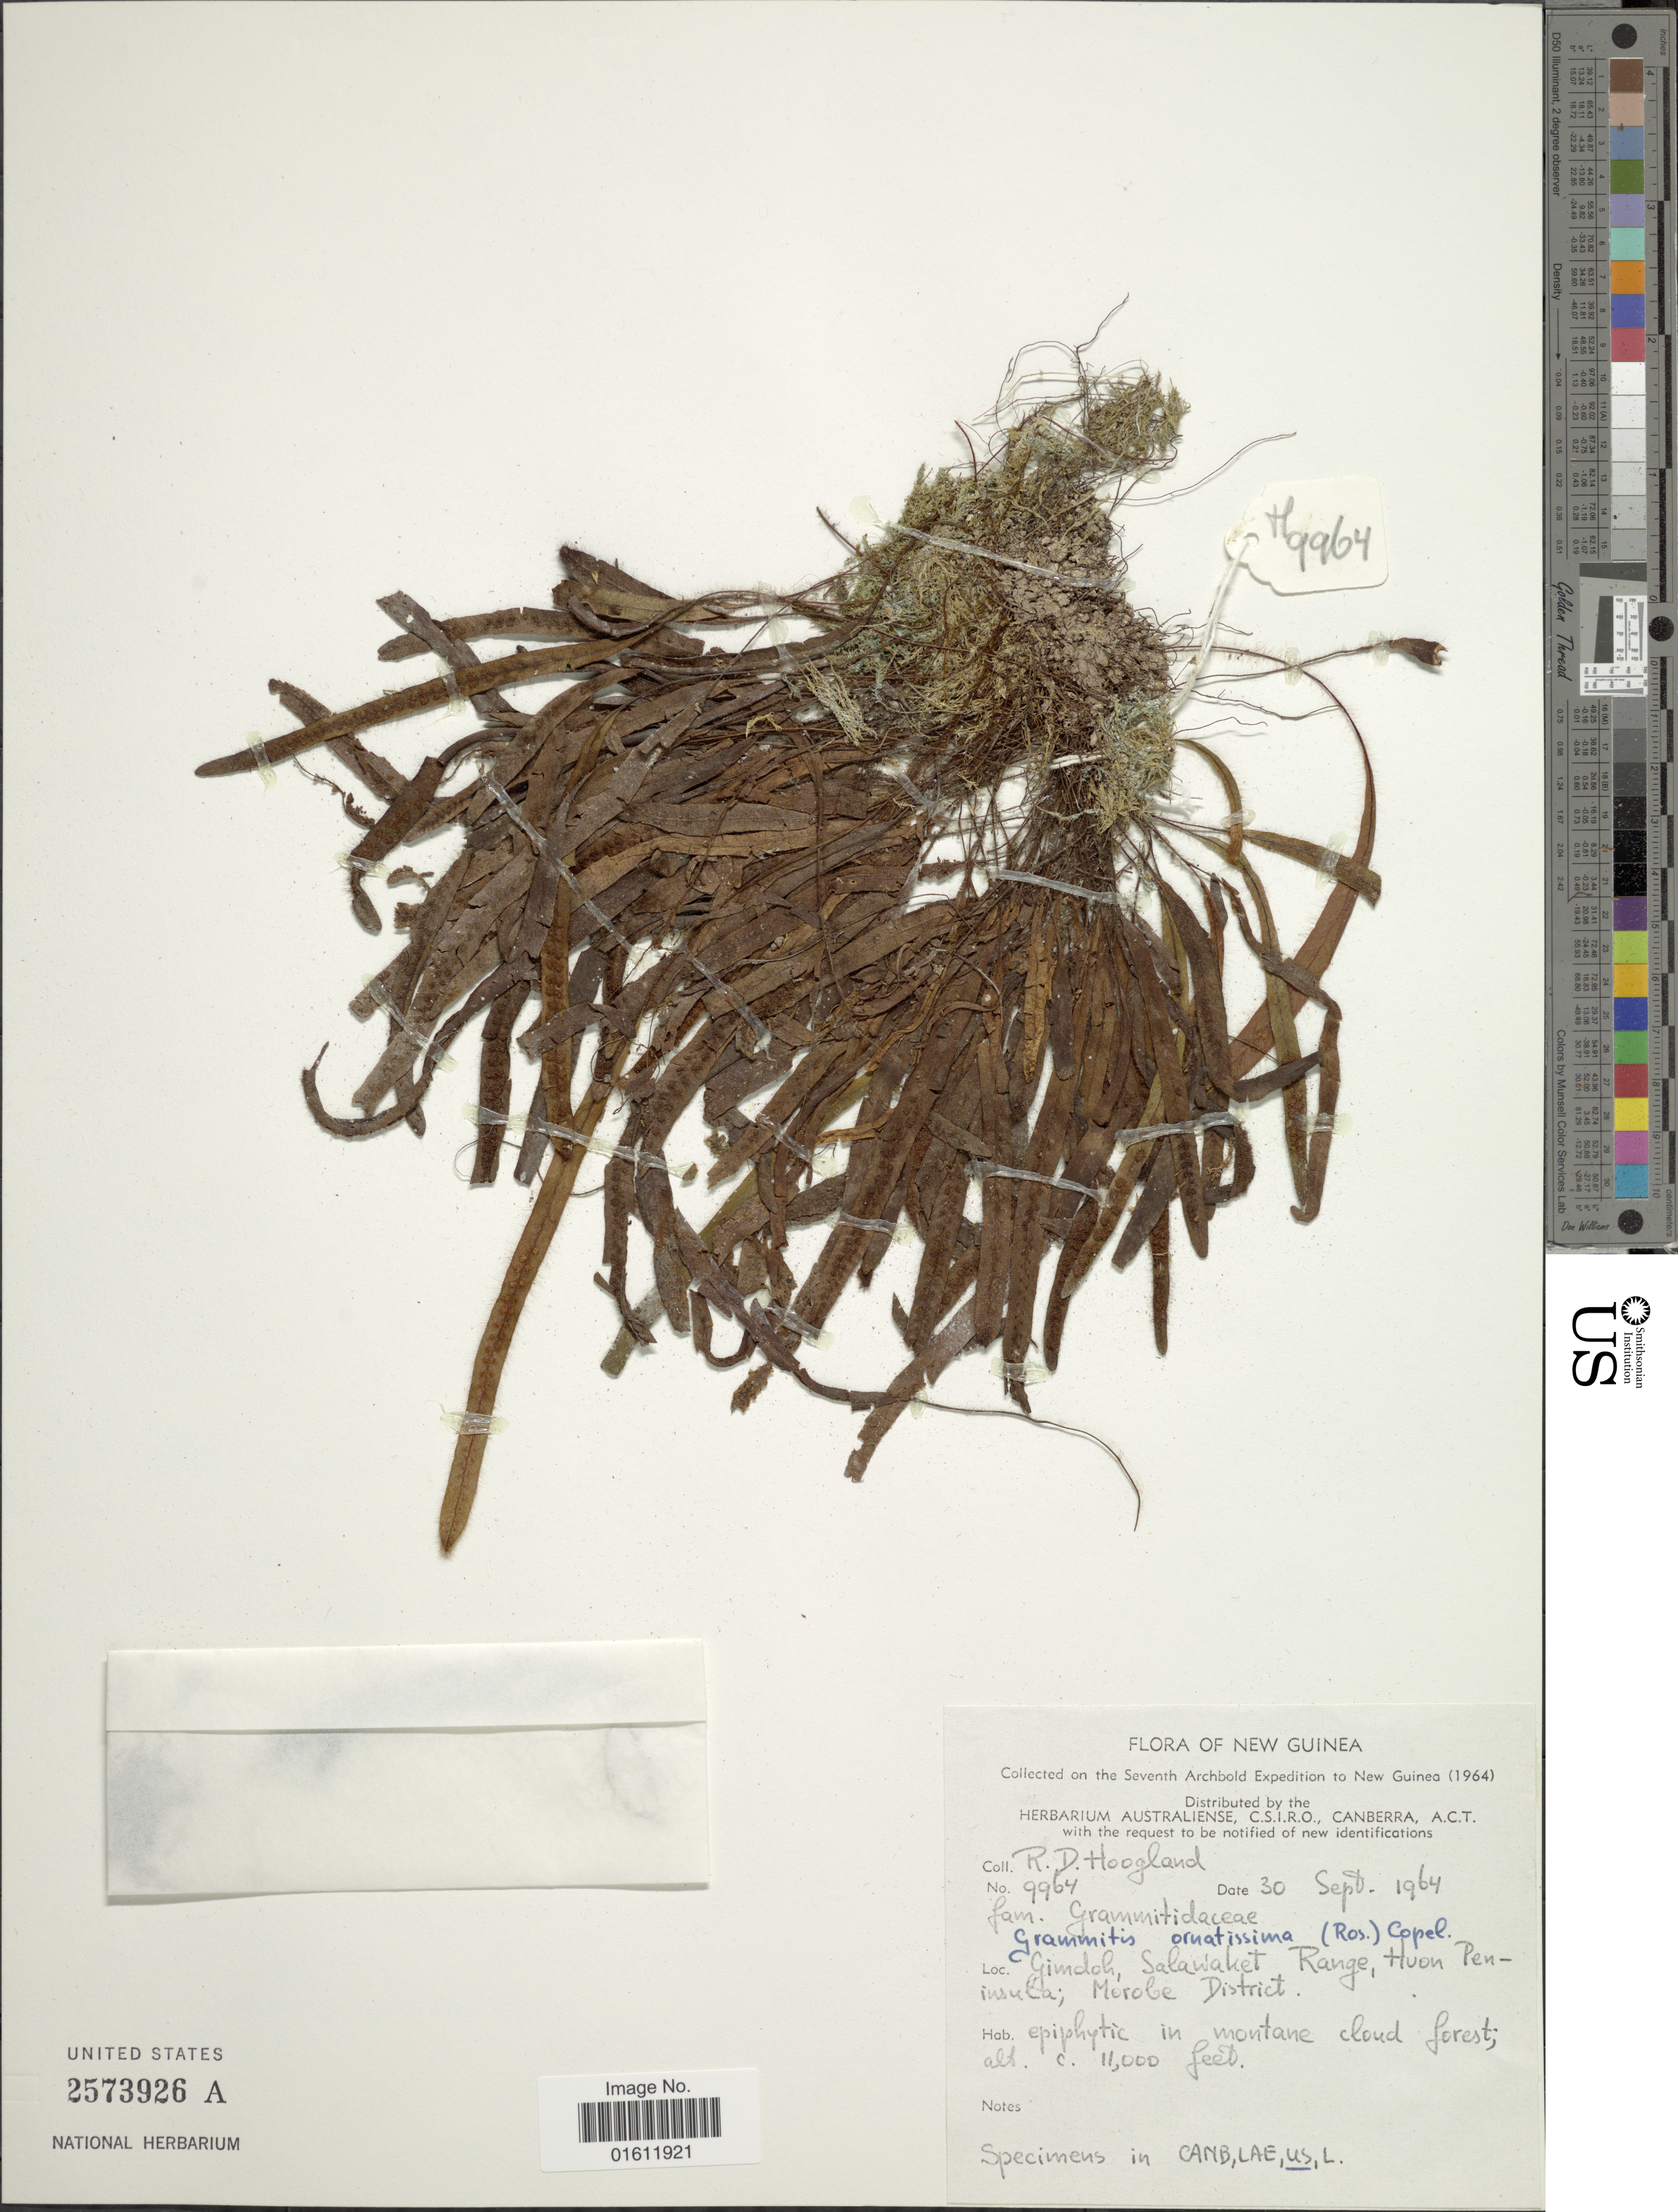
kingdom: Plantae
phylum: Tracheophyta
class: Polypodiopsida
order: Polypodiales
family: Polypodiaceae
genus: Radiogrammitis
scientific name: Radiogrammitis ornatissima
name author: (Rosenst.) Parris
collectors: R. D. Hoogland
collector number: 9964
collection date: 1964-09-30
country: Papua New Guinea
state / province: Morobe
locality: New Guinea, Gimdah, Salawaket Range, Huon Peninsula; Morobe District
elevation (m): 3353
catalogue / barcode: US 2573926A